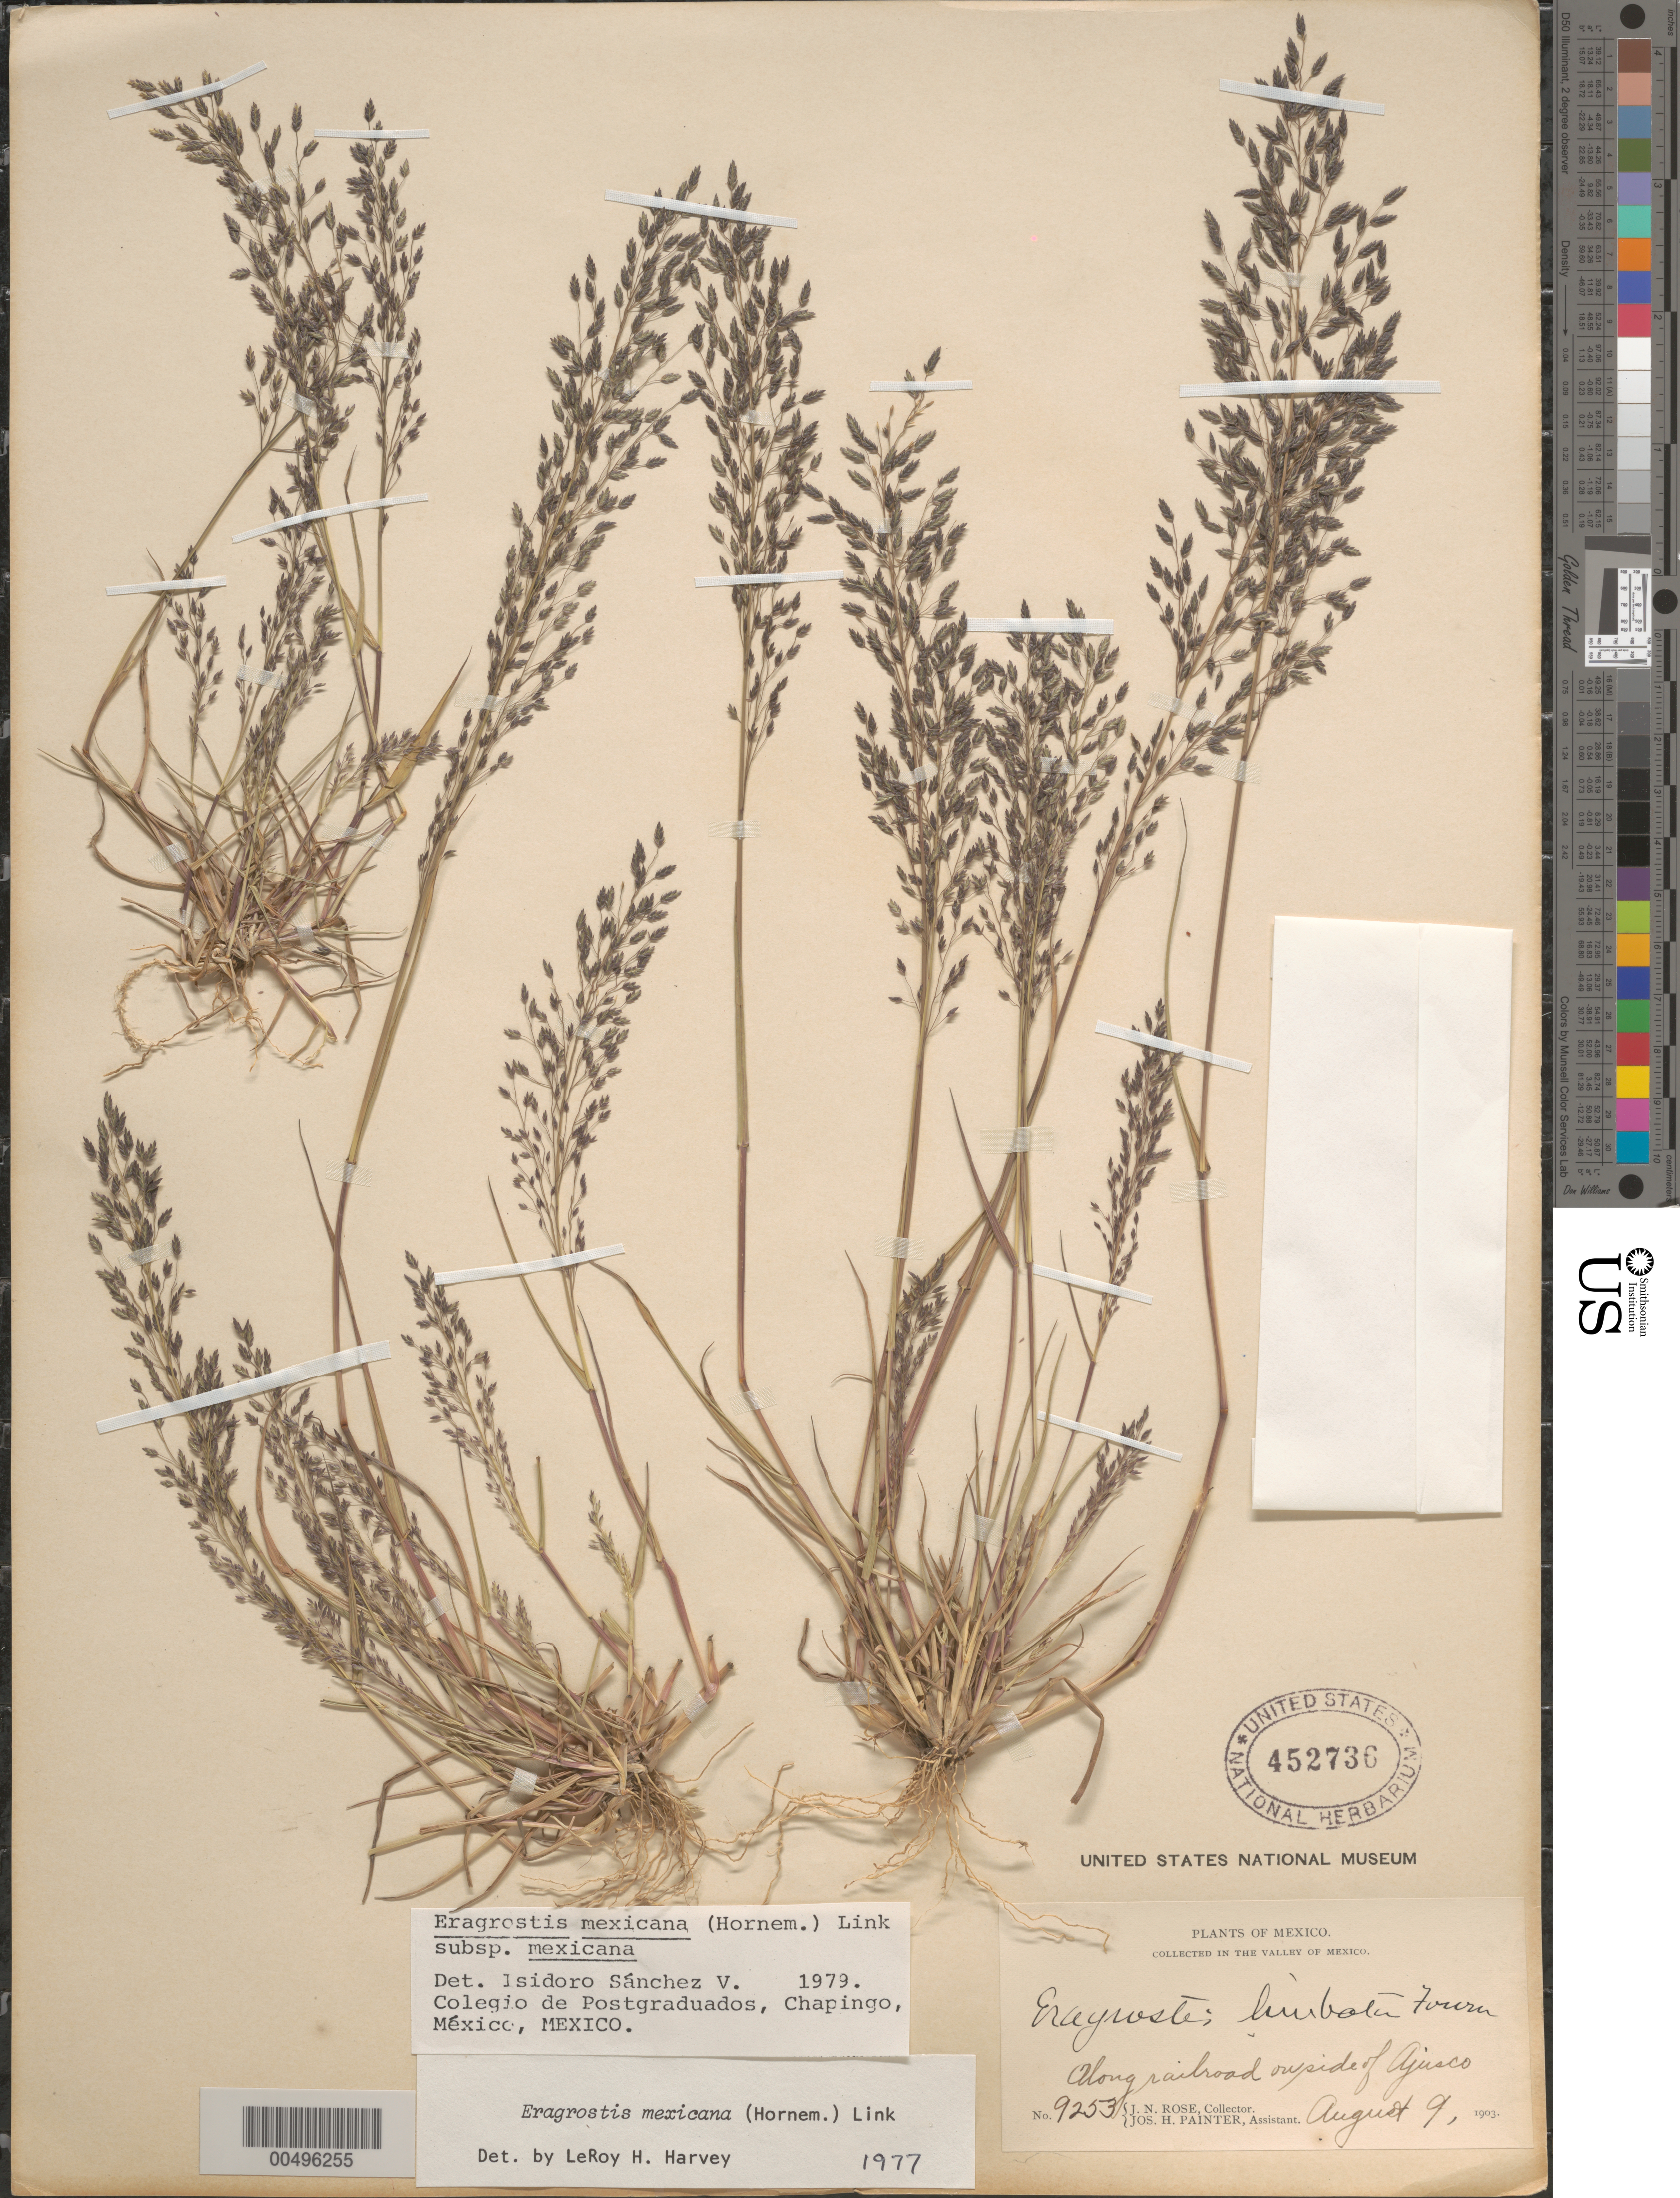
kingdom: Plantae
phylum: Tracheophyta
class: Liliopsida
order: Poales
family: Poaceae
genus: Eragrostis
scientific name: Eragrostis mexicana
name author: (Hornem.) Link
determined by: Sánchez Vega, I. M.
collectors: J. N. Rose & J. H. Painter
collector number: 9253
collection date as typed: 9 Aug 1903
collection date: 1903-08-09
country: Mexico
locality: Valley of Mexico, Ajusco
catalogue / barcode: US 452736